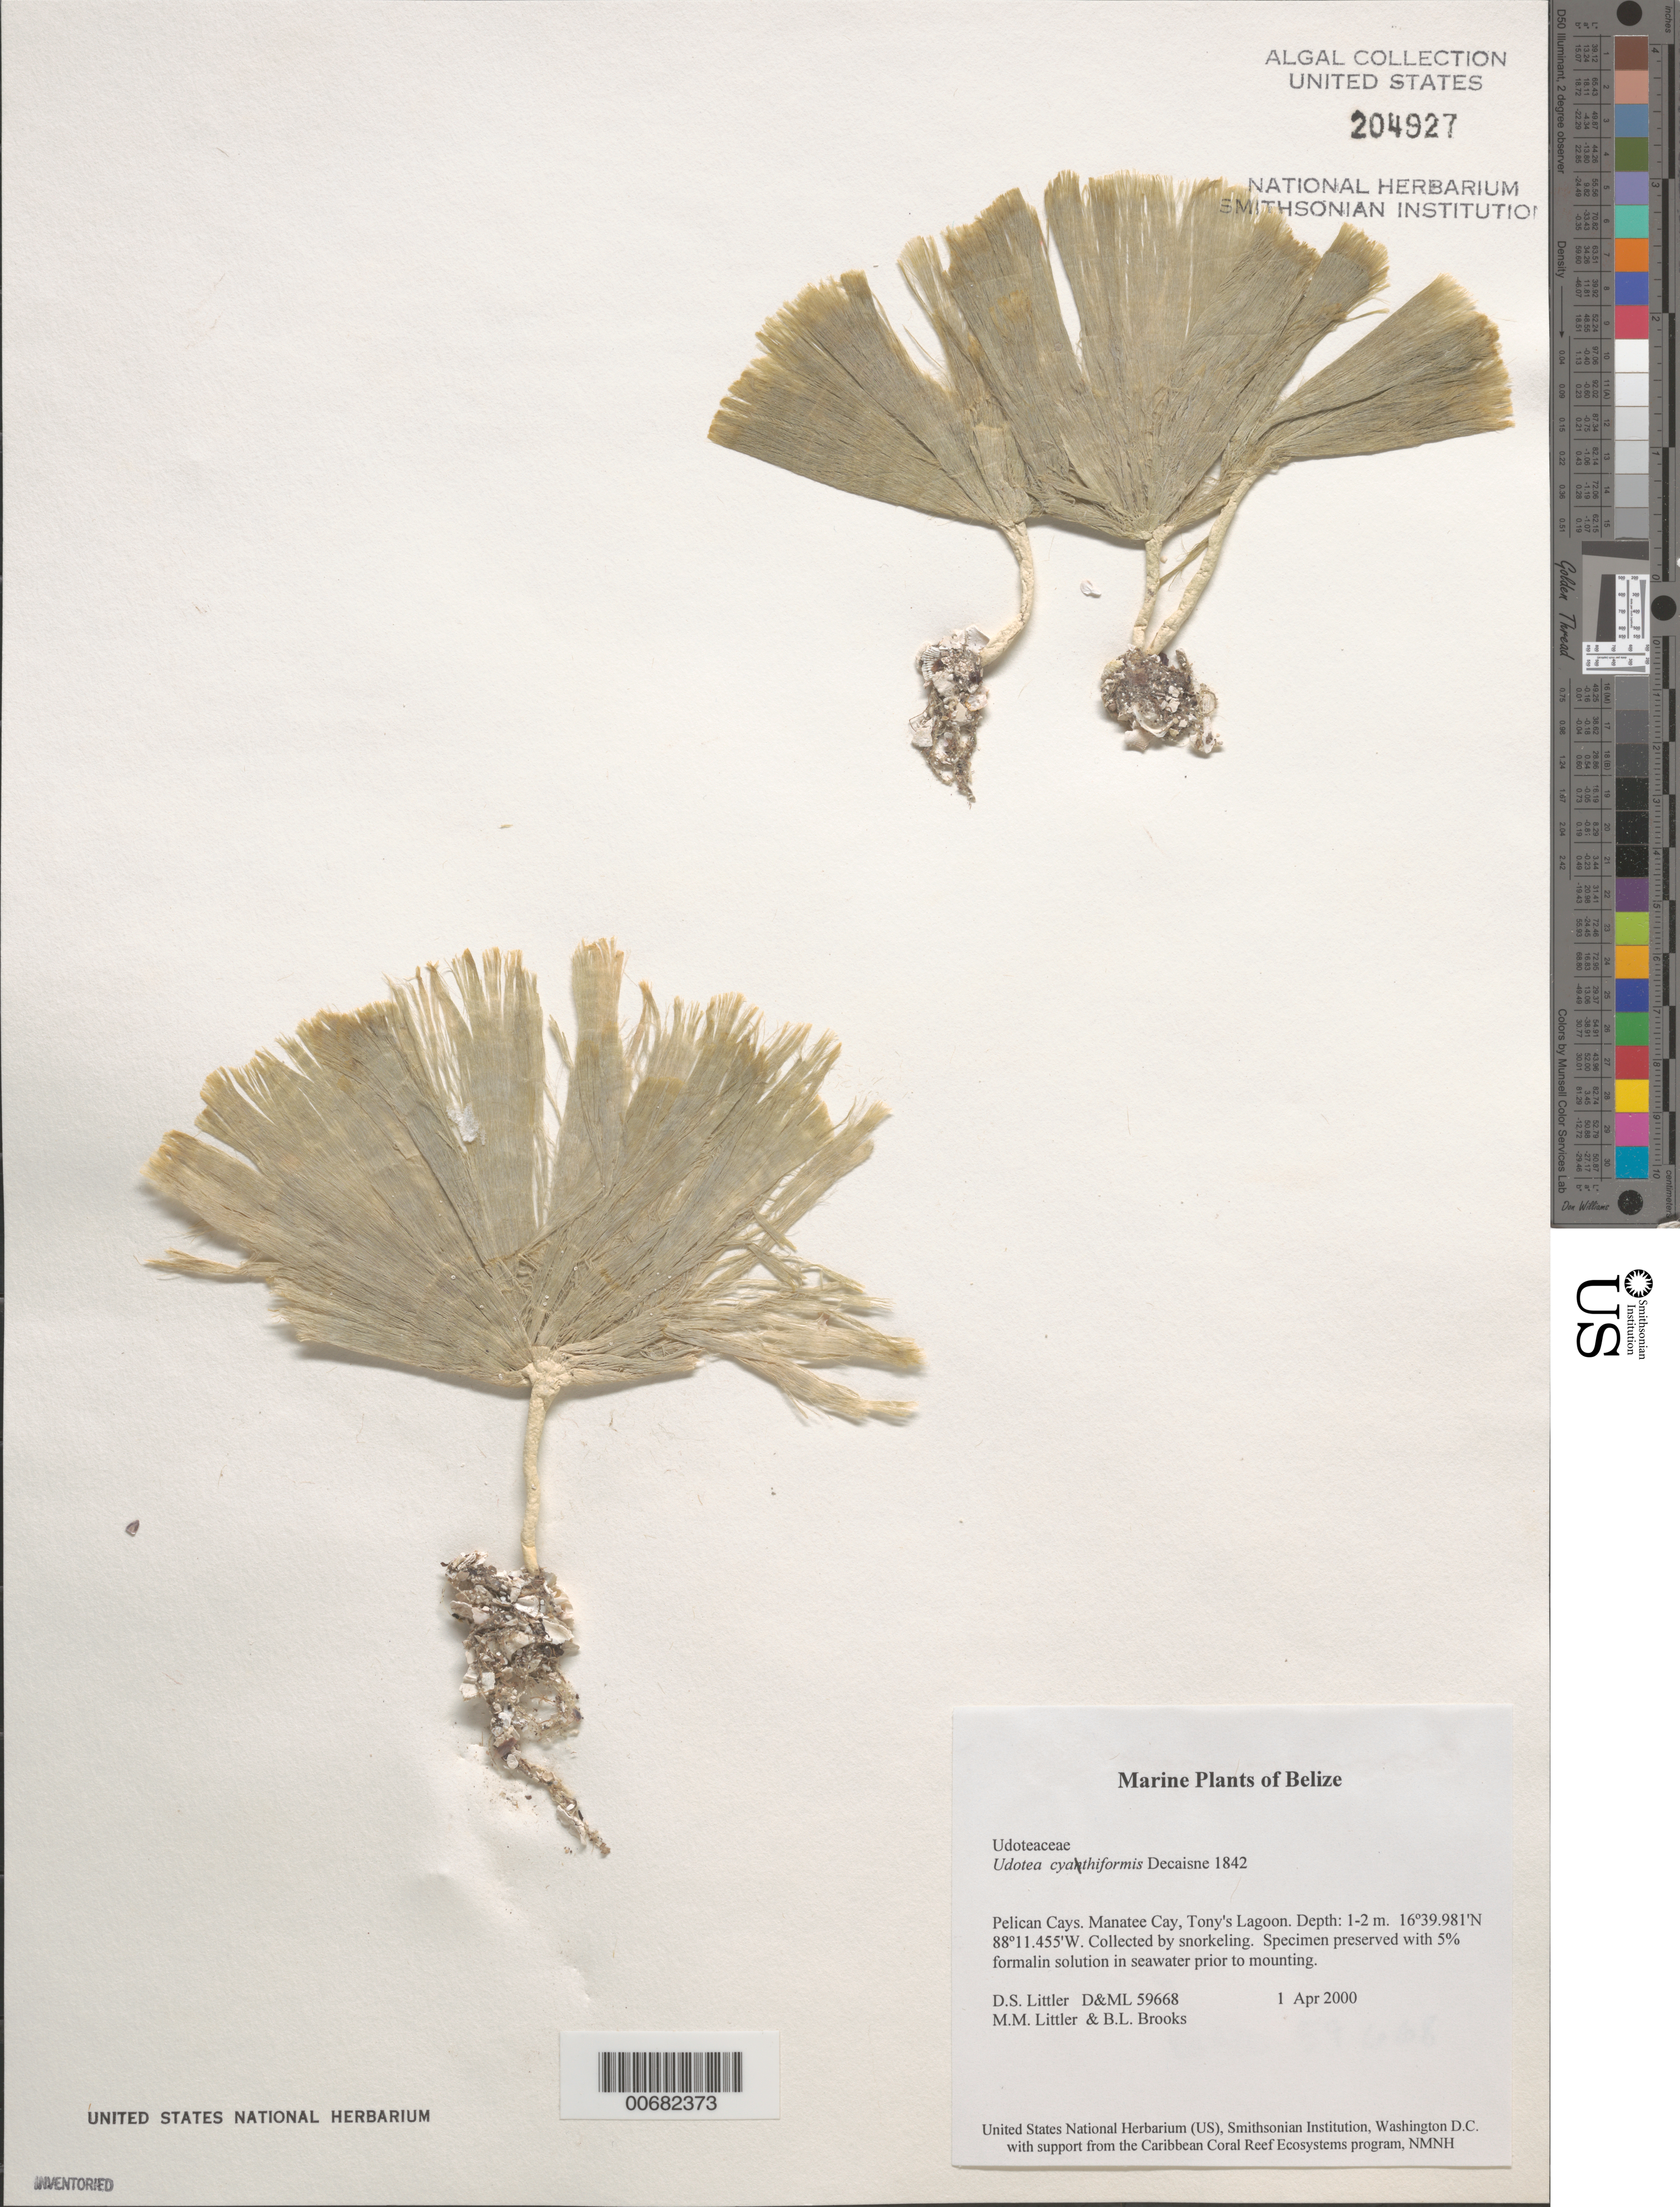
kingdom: Plantae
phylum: Chlorophyta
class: Ulvophyceae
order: Bryopsidales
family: Udoteaceae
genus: Udotea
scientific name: Udotea cyathiformis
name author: Decne.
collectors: M. M. Littler, D. S. Littler & B. Brooks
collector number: D&ML 59668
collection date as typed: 01 Apr 2000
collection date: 2000-04-01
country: Belize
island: Manatee Cay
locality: Tony's Lagoon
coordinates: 16 39.981' N, 88 11.455' W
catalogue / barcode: US 204927